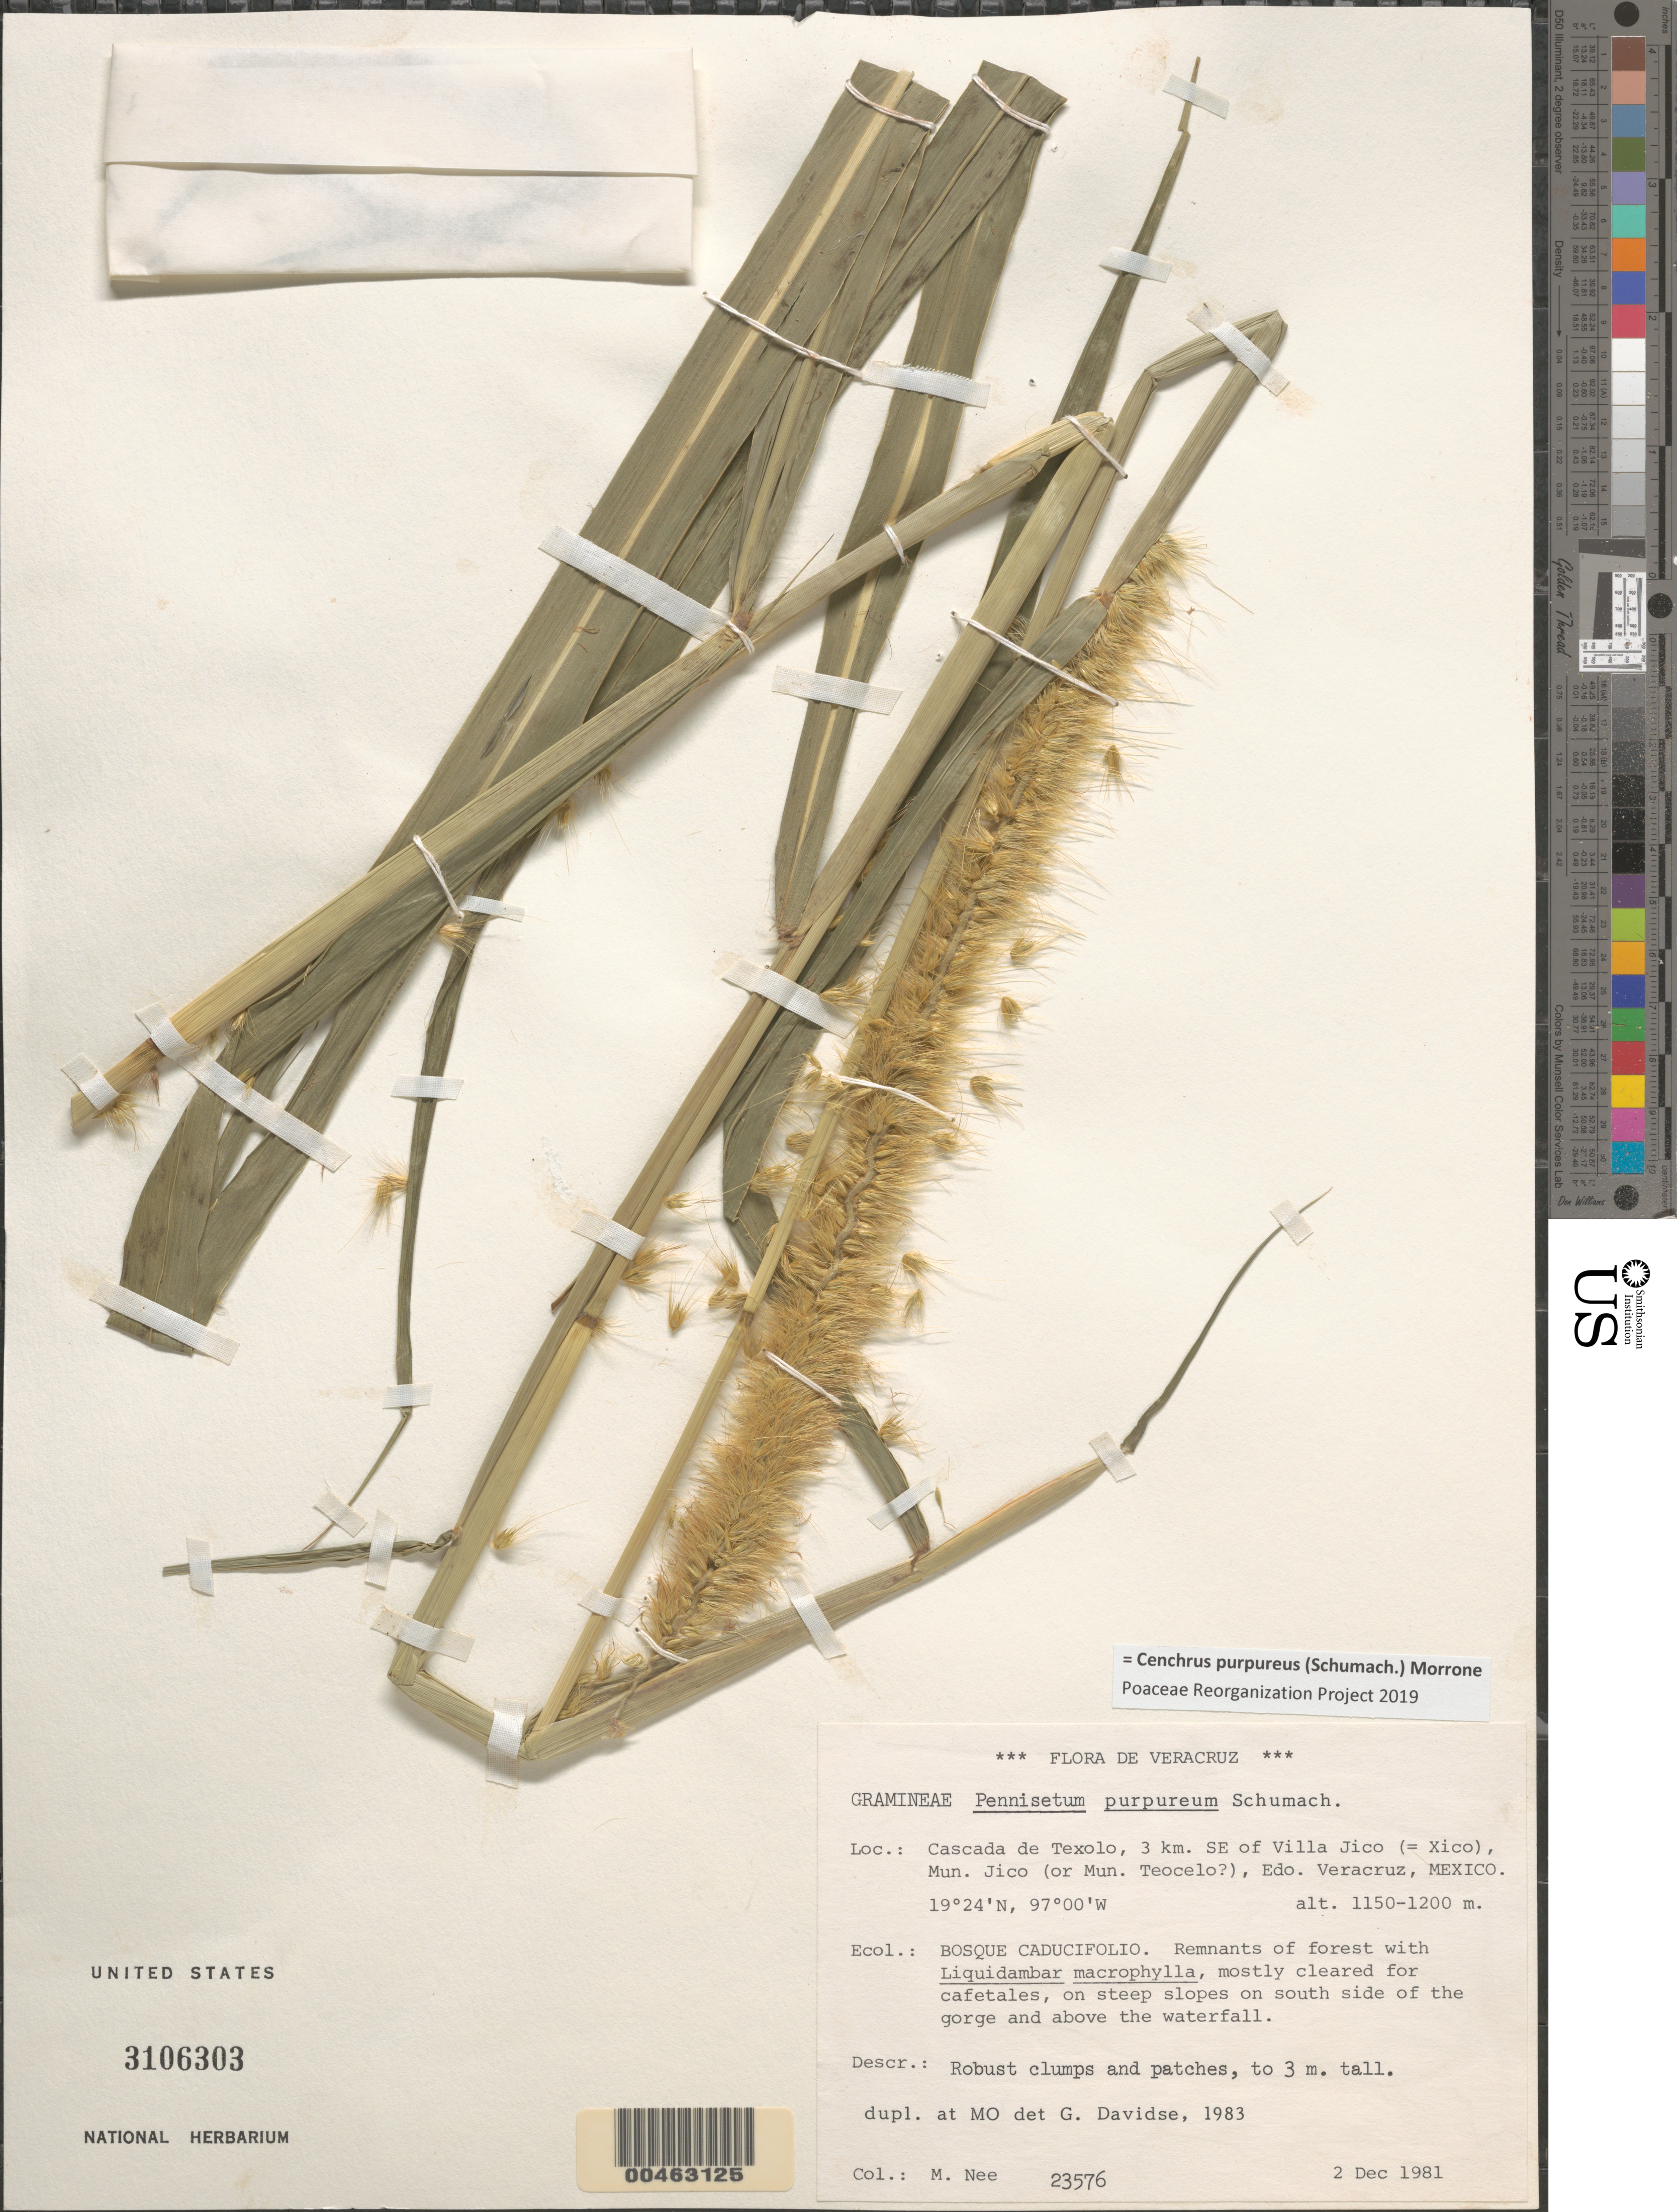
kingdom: Plantae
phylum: Tracheophyta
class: Liliopsida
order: Poales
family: Poaceae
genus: Cenchrus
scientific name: Cenchrus purpureus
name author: (Schumach.) Morrone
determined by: Poaceae Reorganization Project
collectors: M. Nee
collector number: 23576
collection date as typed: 2 Dec 1981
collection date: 1981-12-02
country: Mexico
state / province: Veracruz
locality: Cascada de Texolo, 3 km SE of Villa Jico (=Xico), Jico Mun. (or Teocelo Mun.?)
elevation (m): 1150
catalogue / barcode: US 3106303